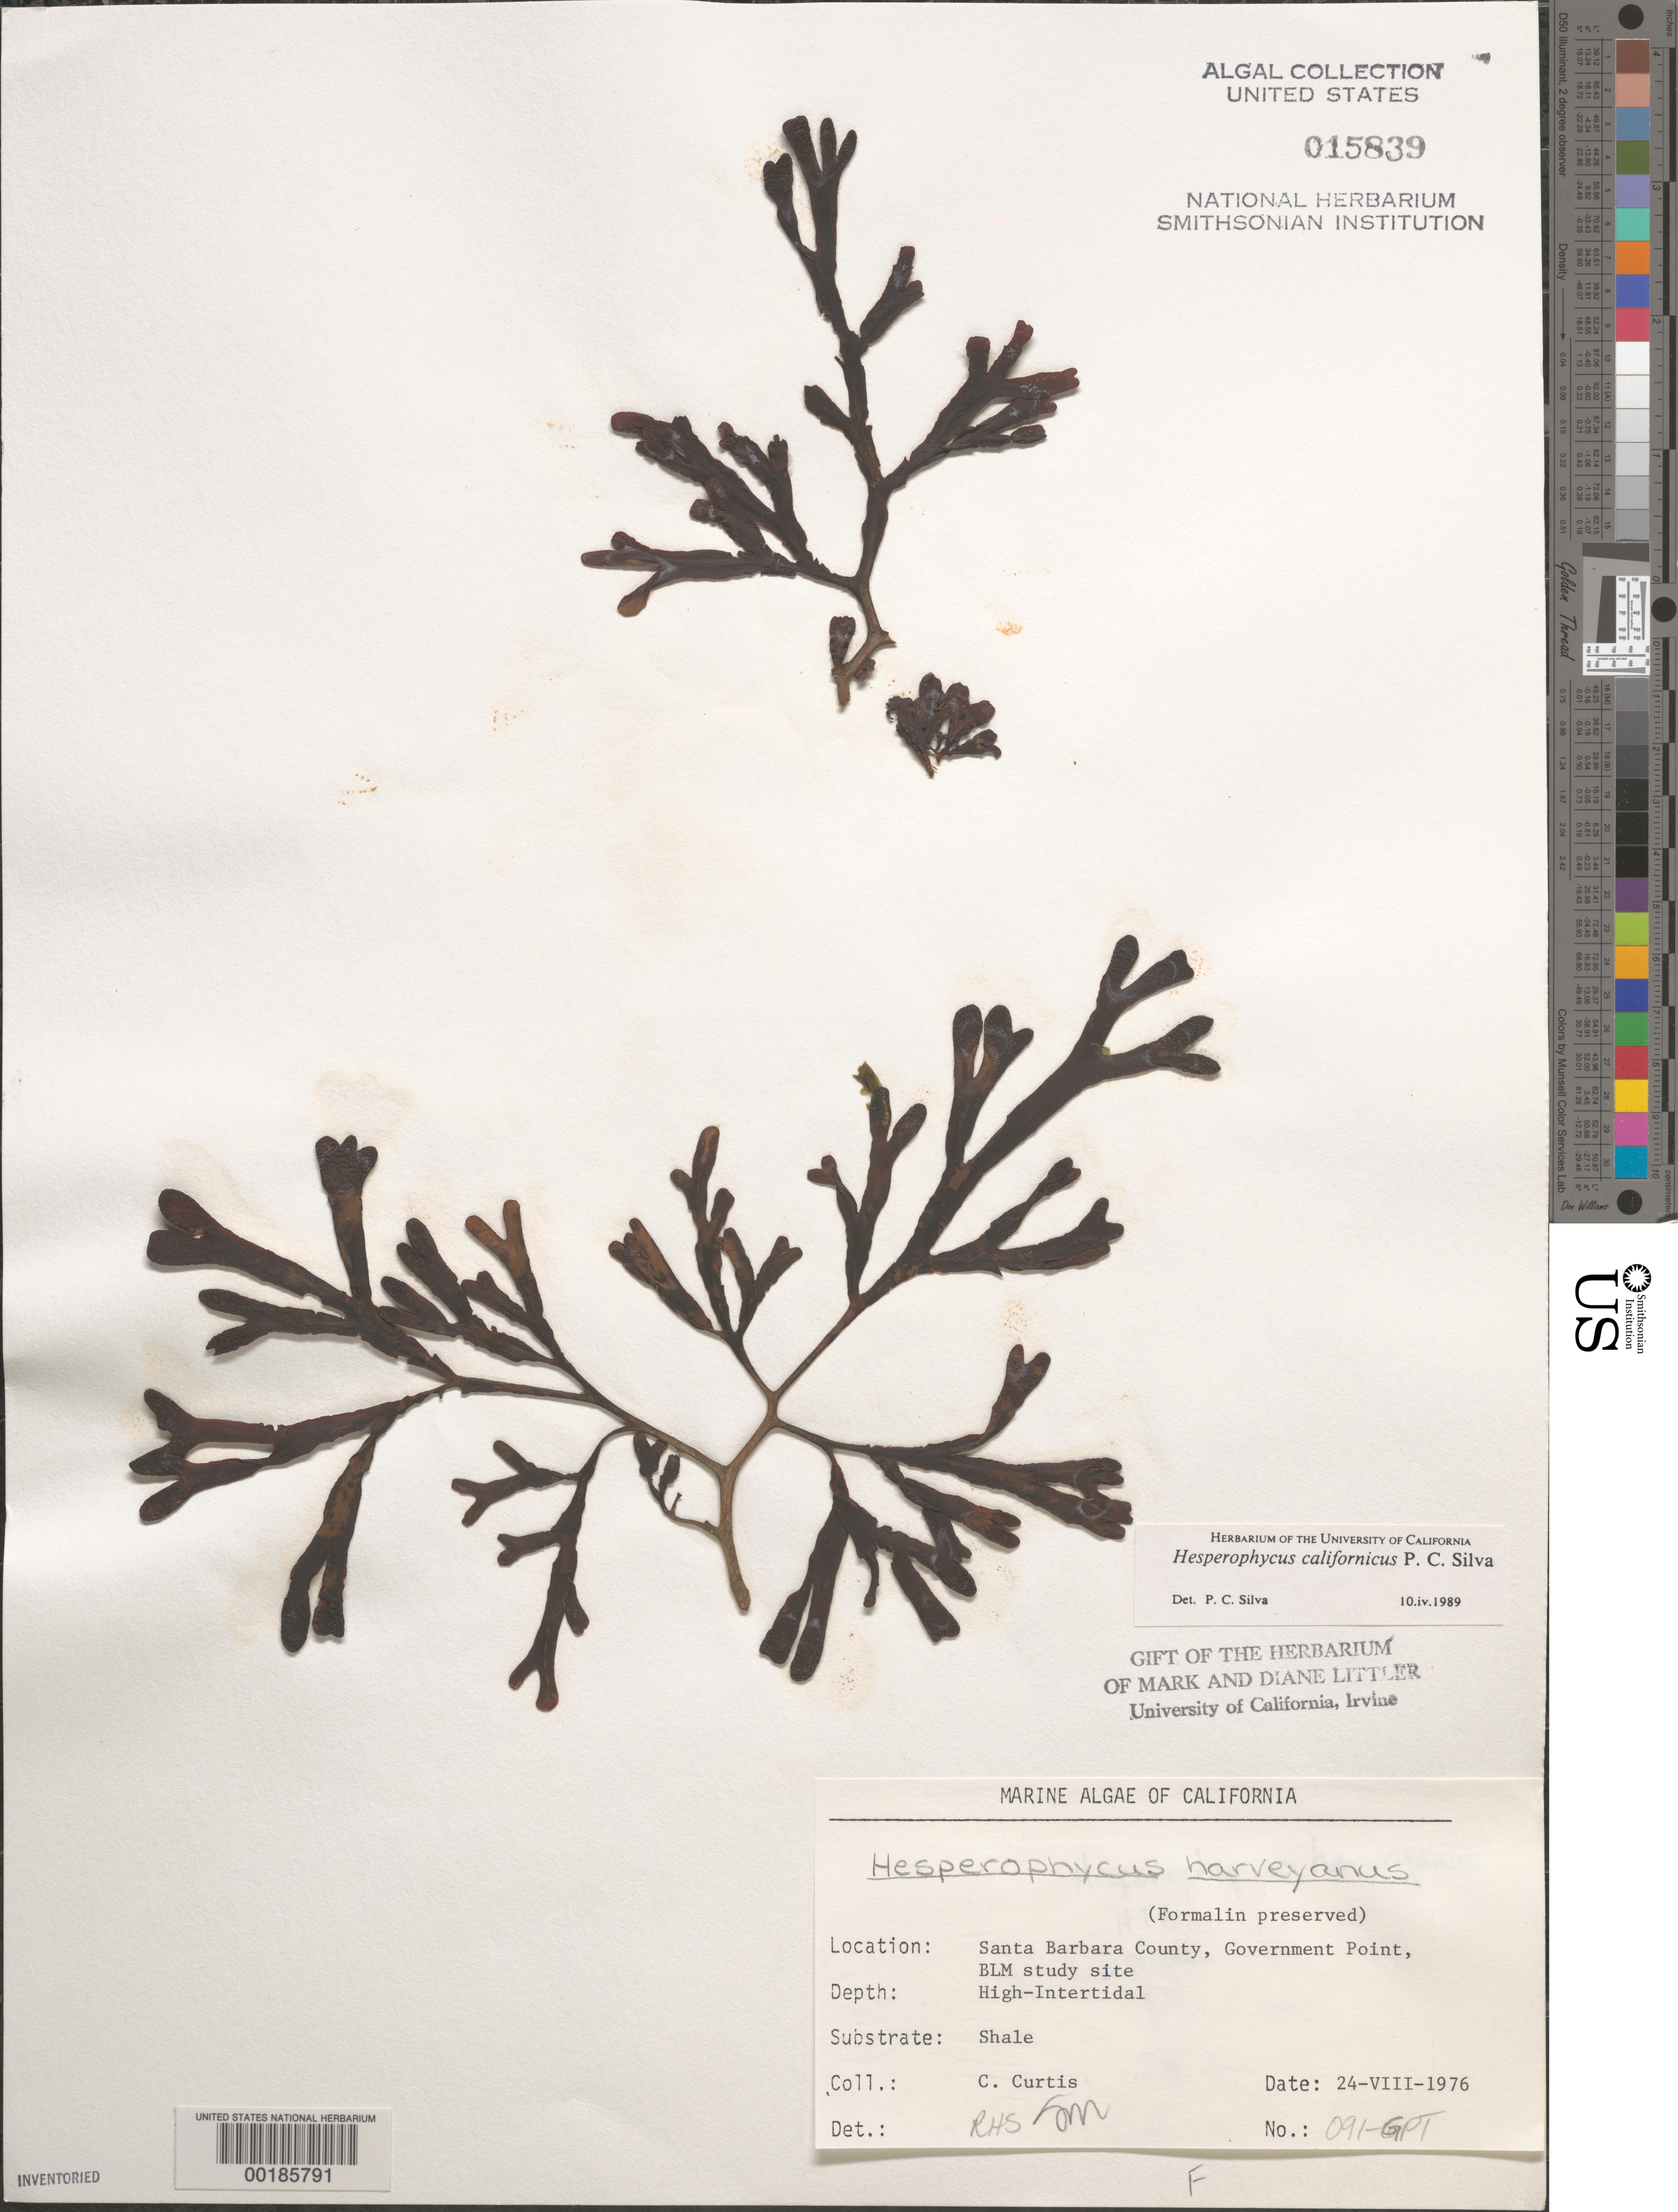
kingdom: Chromista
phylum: Ochrophyta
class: Phaeophyceae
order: Fucales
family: Fucaceae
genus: Hesperophycus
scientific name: Hesperophycus californicus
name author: P.C. Silva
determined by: Silva, P. C.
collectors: C. Curtis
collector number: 091-gpt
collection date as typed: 24 Aug 1976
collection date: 1976-08-24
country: United States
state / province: California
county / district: Santa Barbara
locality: Government Point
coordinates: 34 26'31"N, 120 24'06"W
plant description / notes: BLM-SOCALBIGHT Rocky Intertidal Survey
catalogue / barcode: US 15839